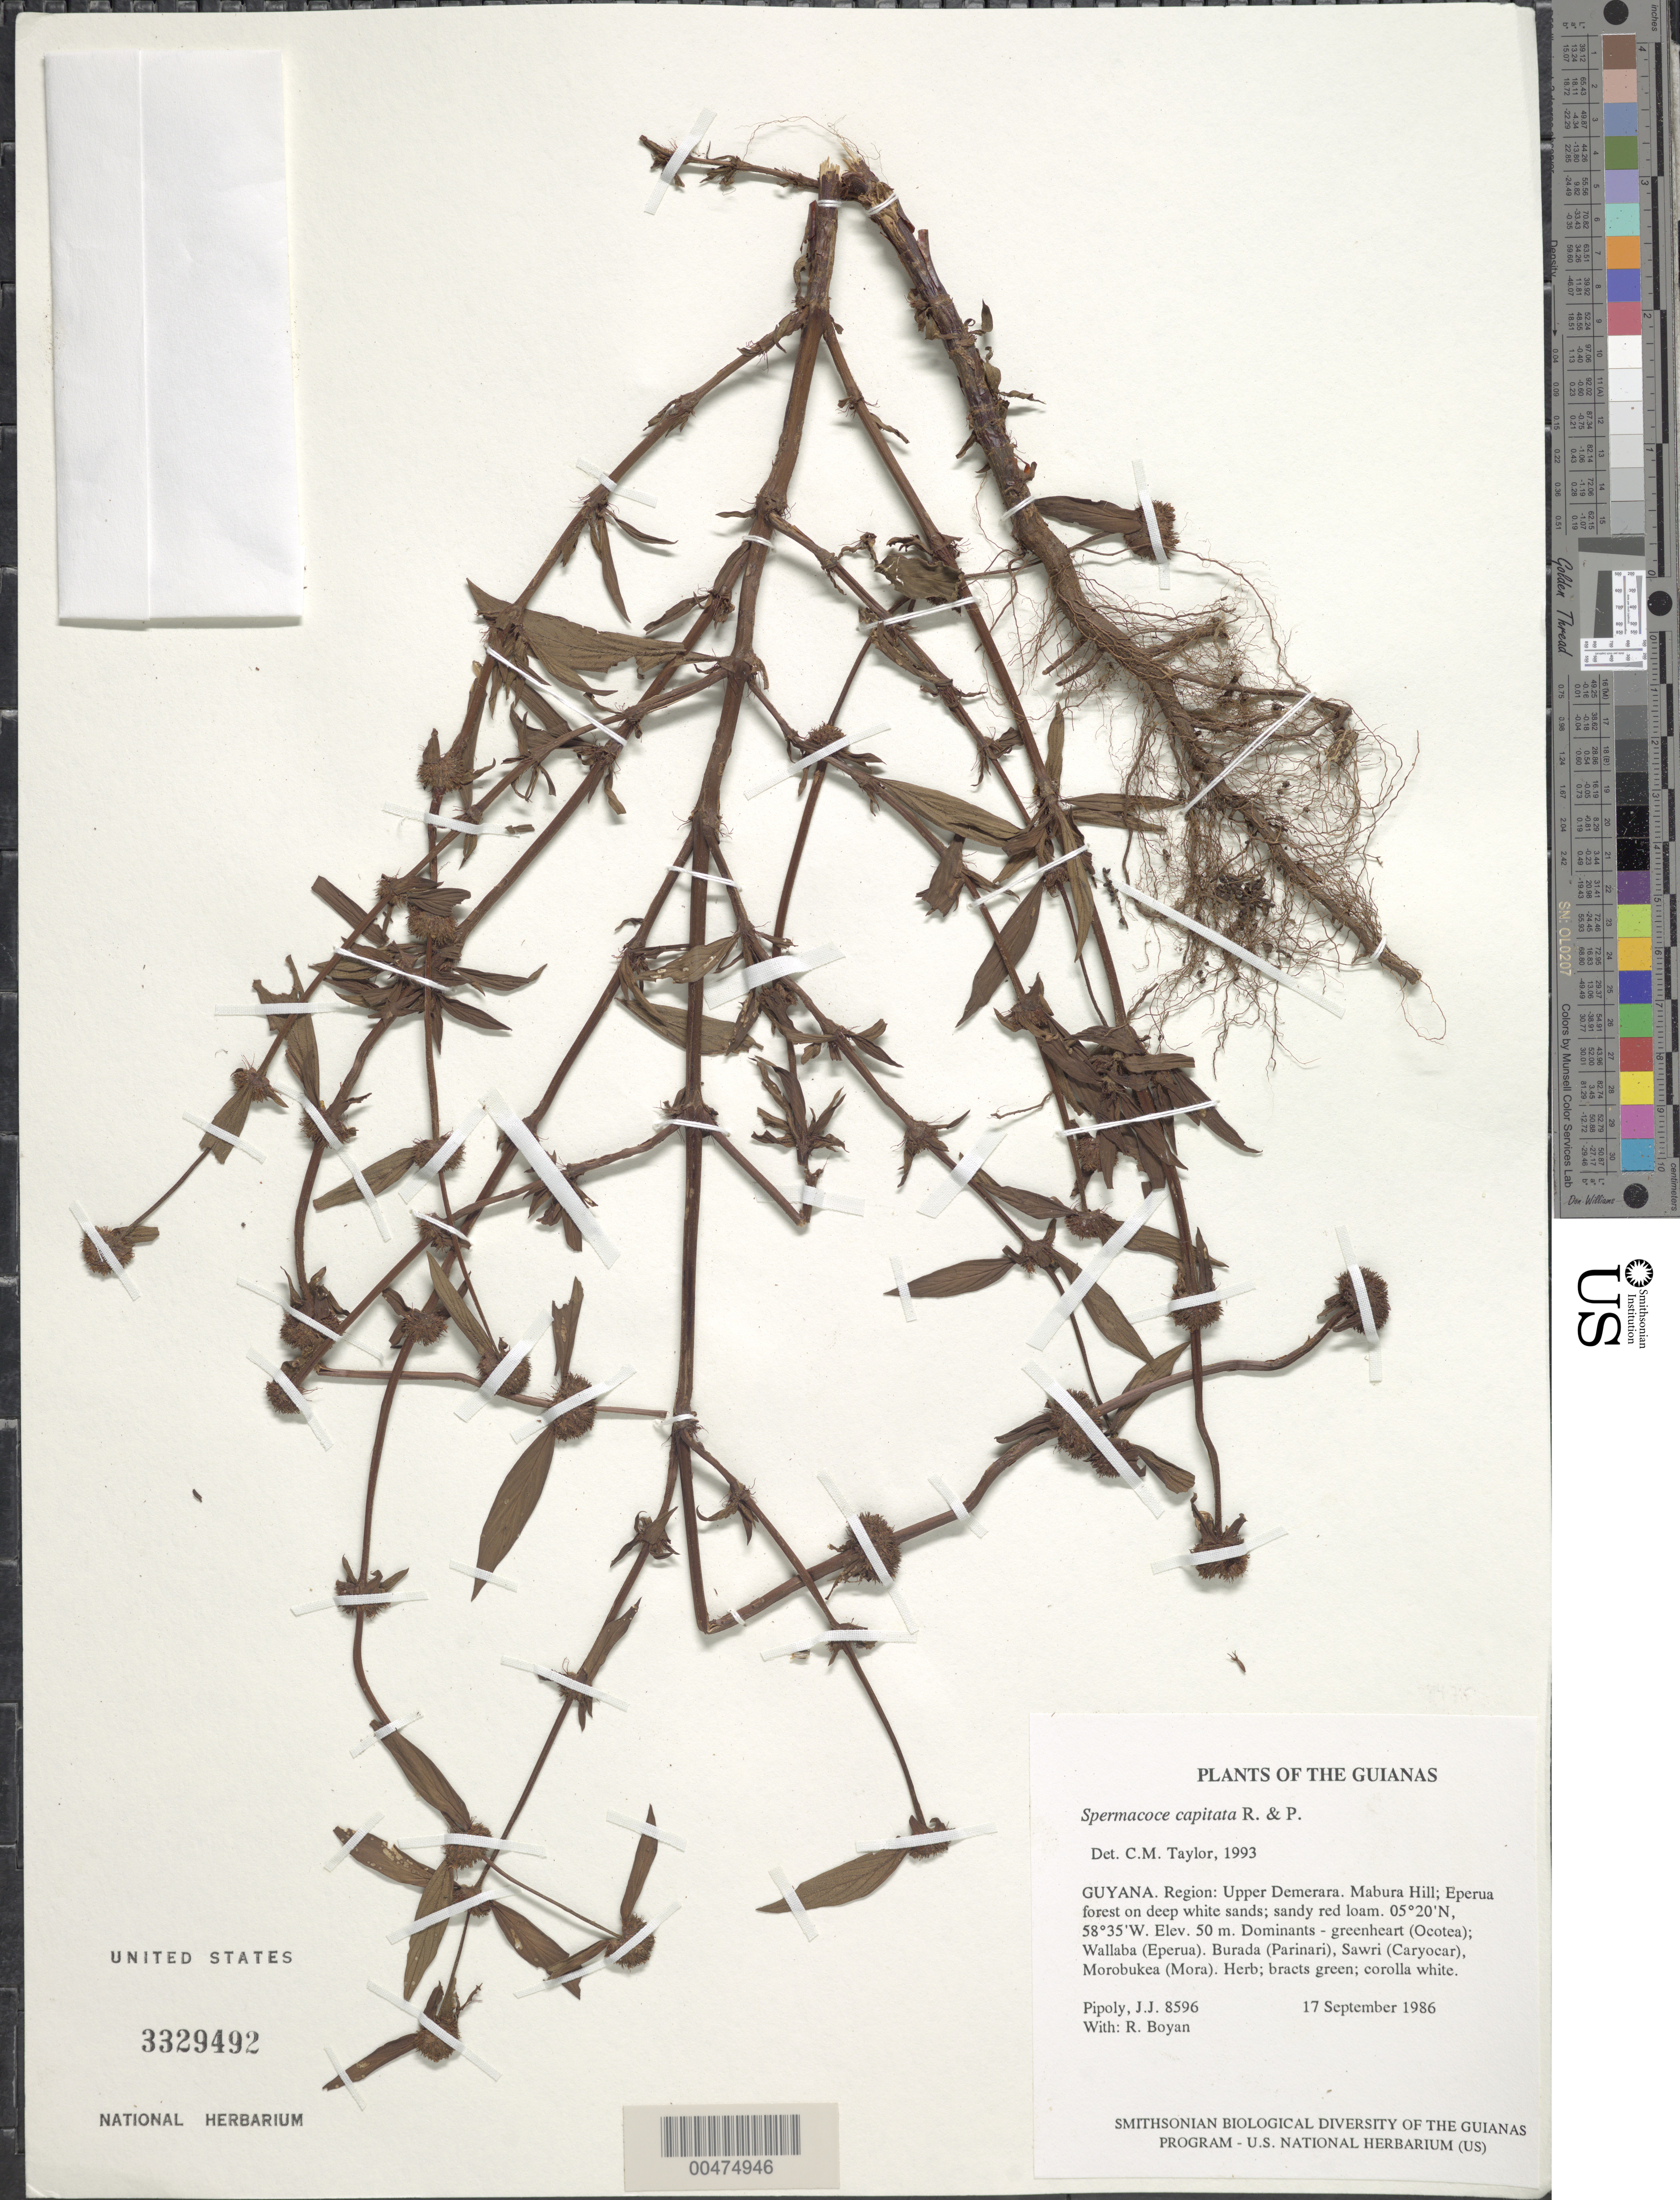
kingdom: Plantae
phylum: Tracheophyta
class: Magnoliopsida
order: Gentianales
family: Rubiaceae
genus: Spermacoce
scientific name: Spermacoce capitata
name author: Ruiz & Pav.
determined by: Taylor, Charlotte M.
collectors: J. J. Pipoly & R. Boyan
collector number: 8596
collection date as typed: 17 September 1986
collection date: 1986-09-17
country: Guyana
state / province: U. Demerara-Berbice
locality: Mabura Hill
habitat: Eperua forest on deep white sands; sandy red loam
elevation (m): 50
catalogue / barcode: US 3329492